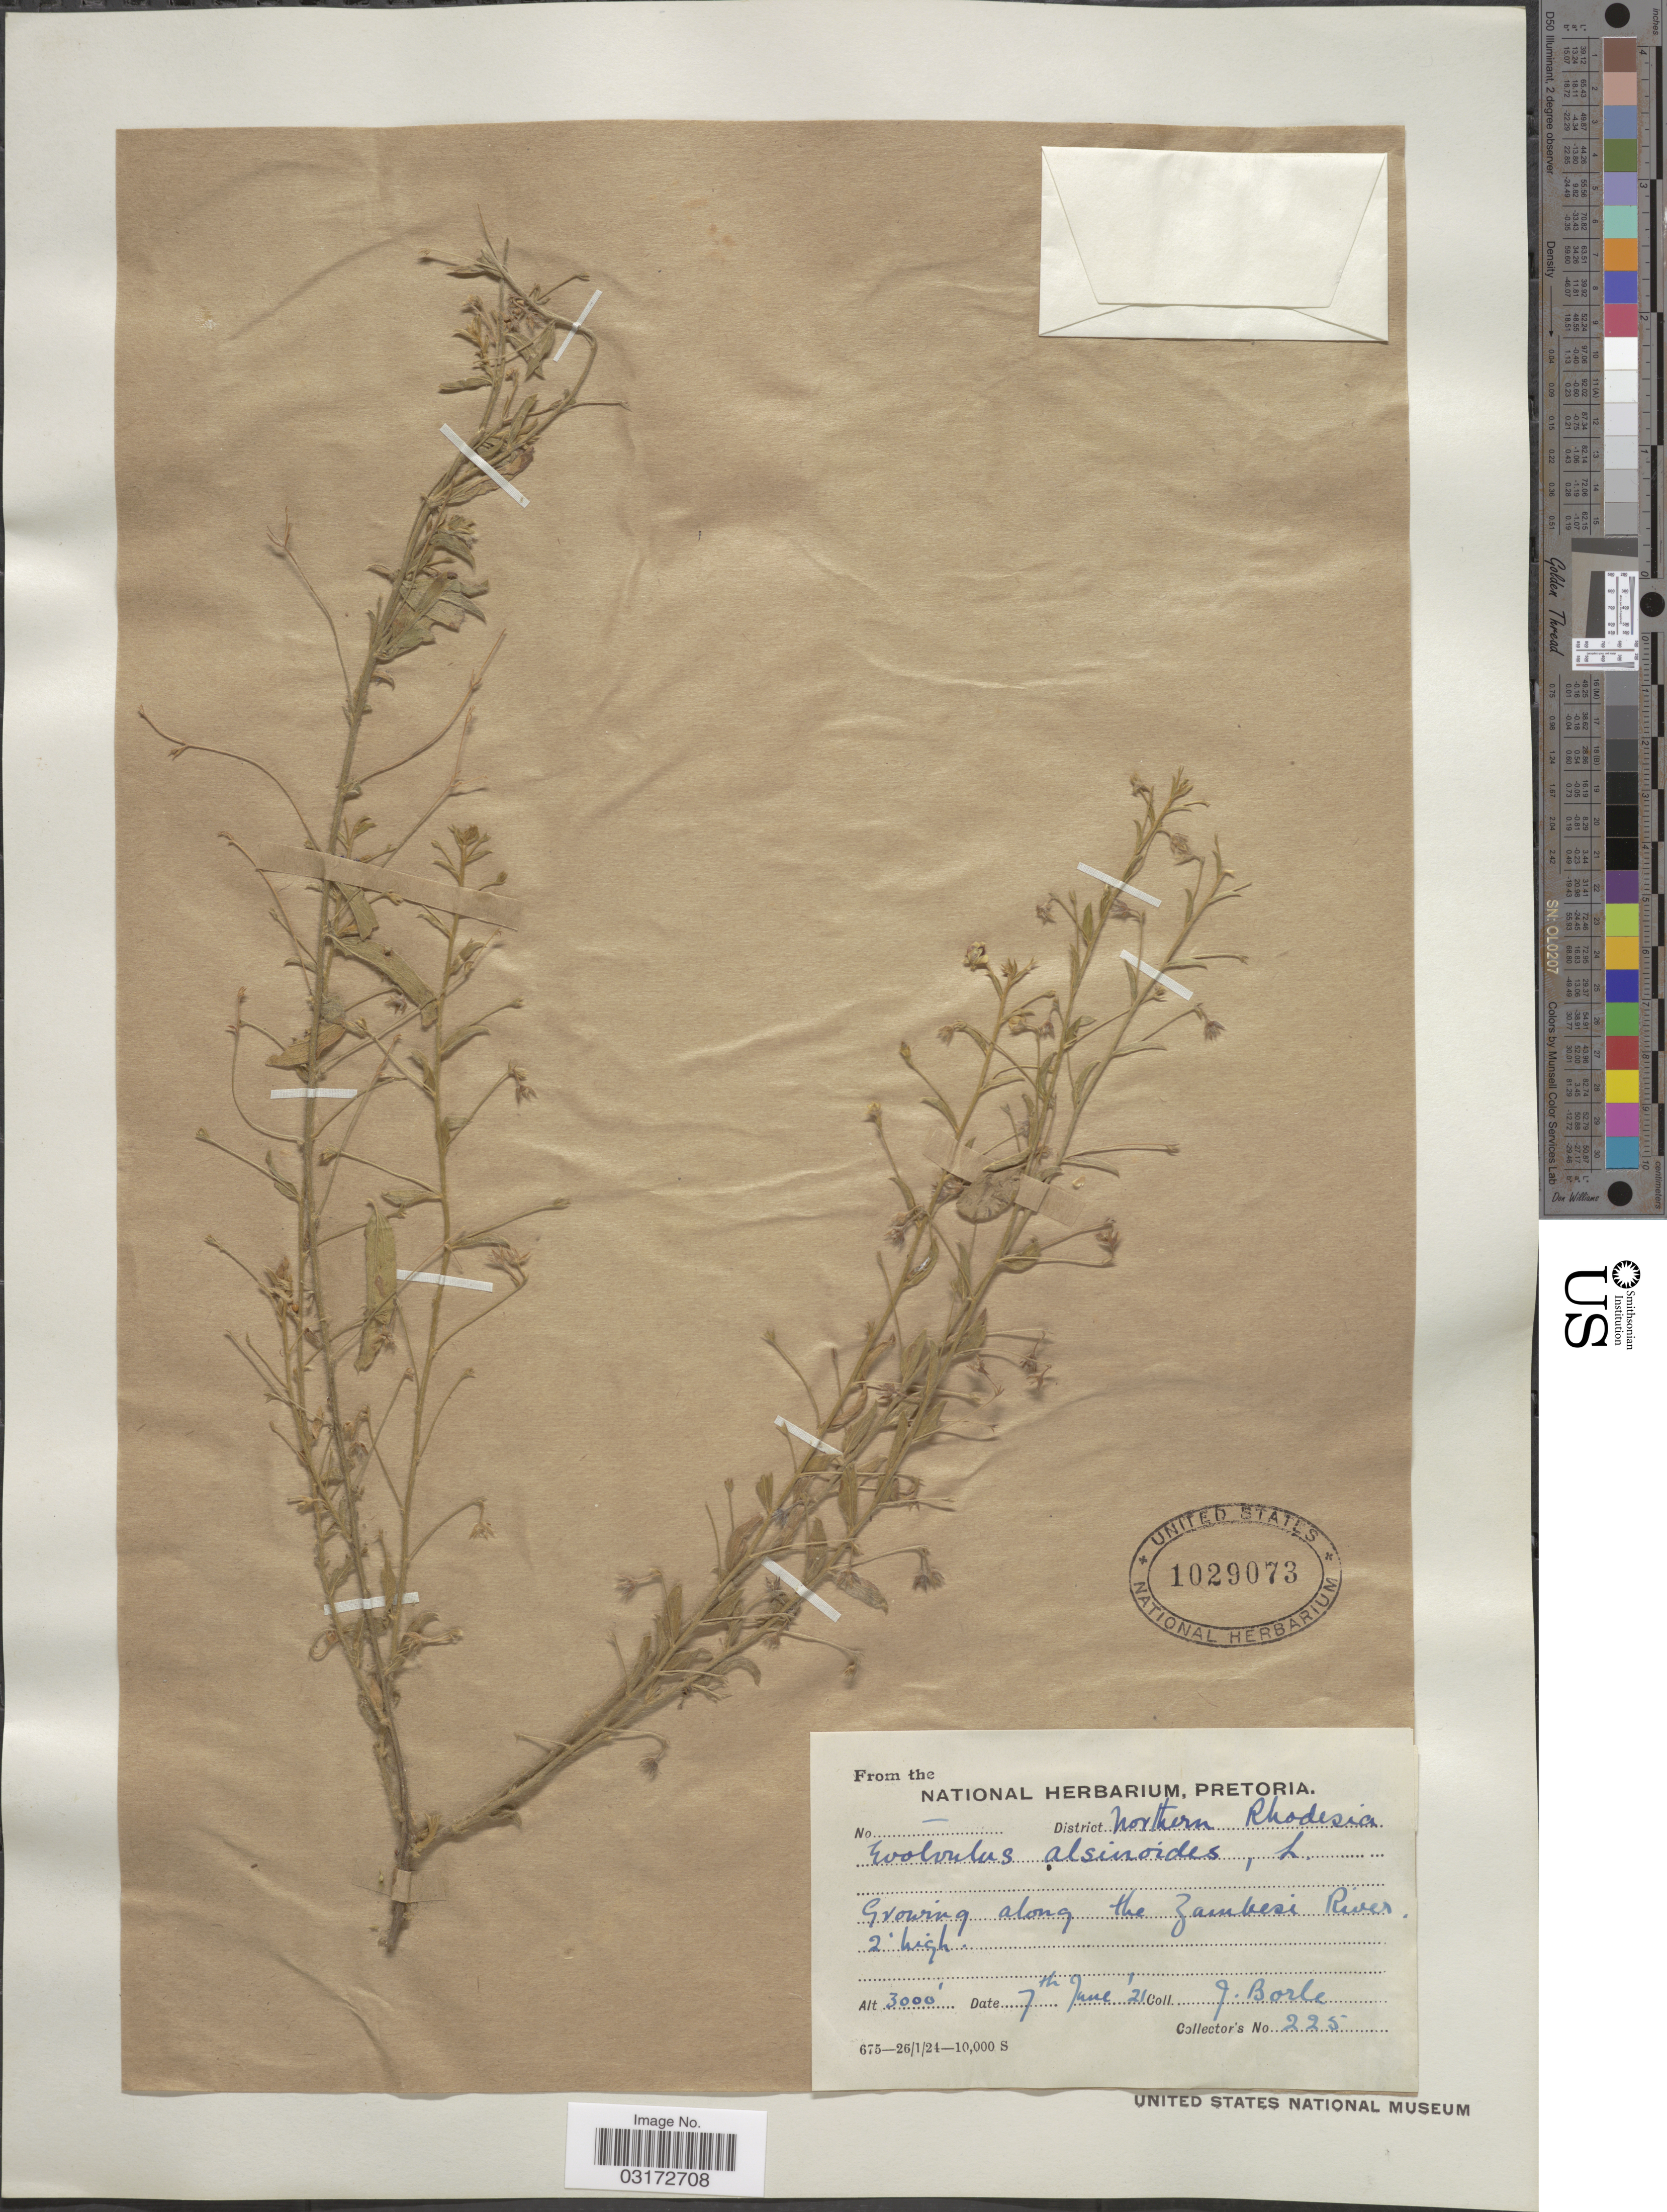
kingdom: Plantae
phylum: Tracheophyta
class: Magnoliopsida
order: Solanales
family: Convolvulaceae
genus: Evolvulus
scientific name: Evolvulus alsinoides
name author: (L.) L.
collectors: J. Borle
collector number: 225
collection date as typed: Transcribed d/m/y: 7/6/21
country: Zambia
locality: District Northern Rhodesia. Growing along the Zambesi River.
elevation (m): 914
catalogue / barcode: US 1029073